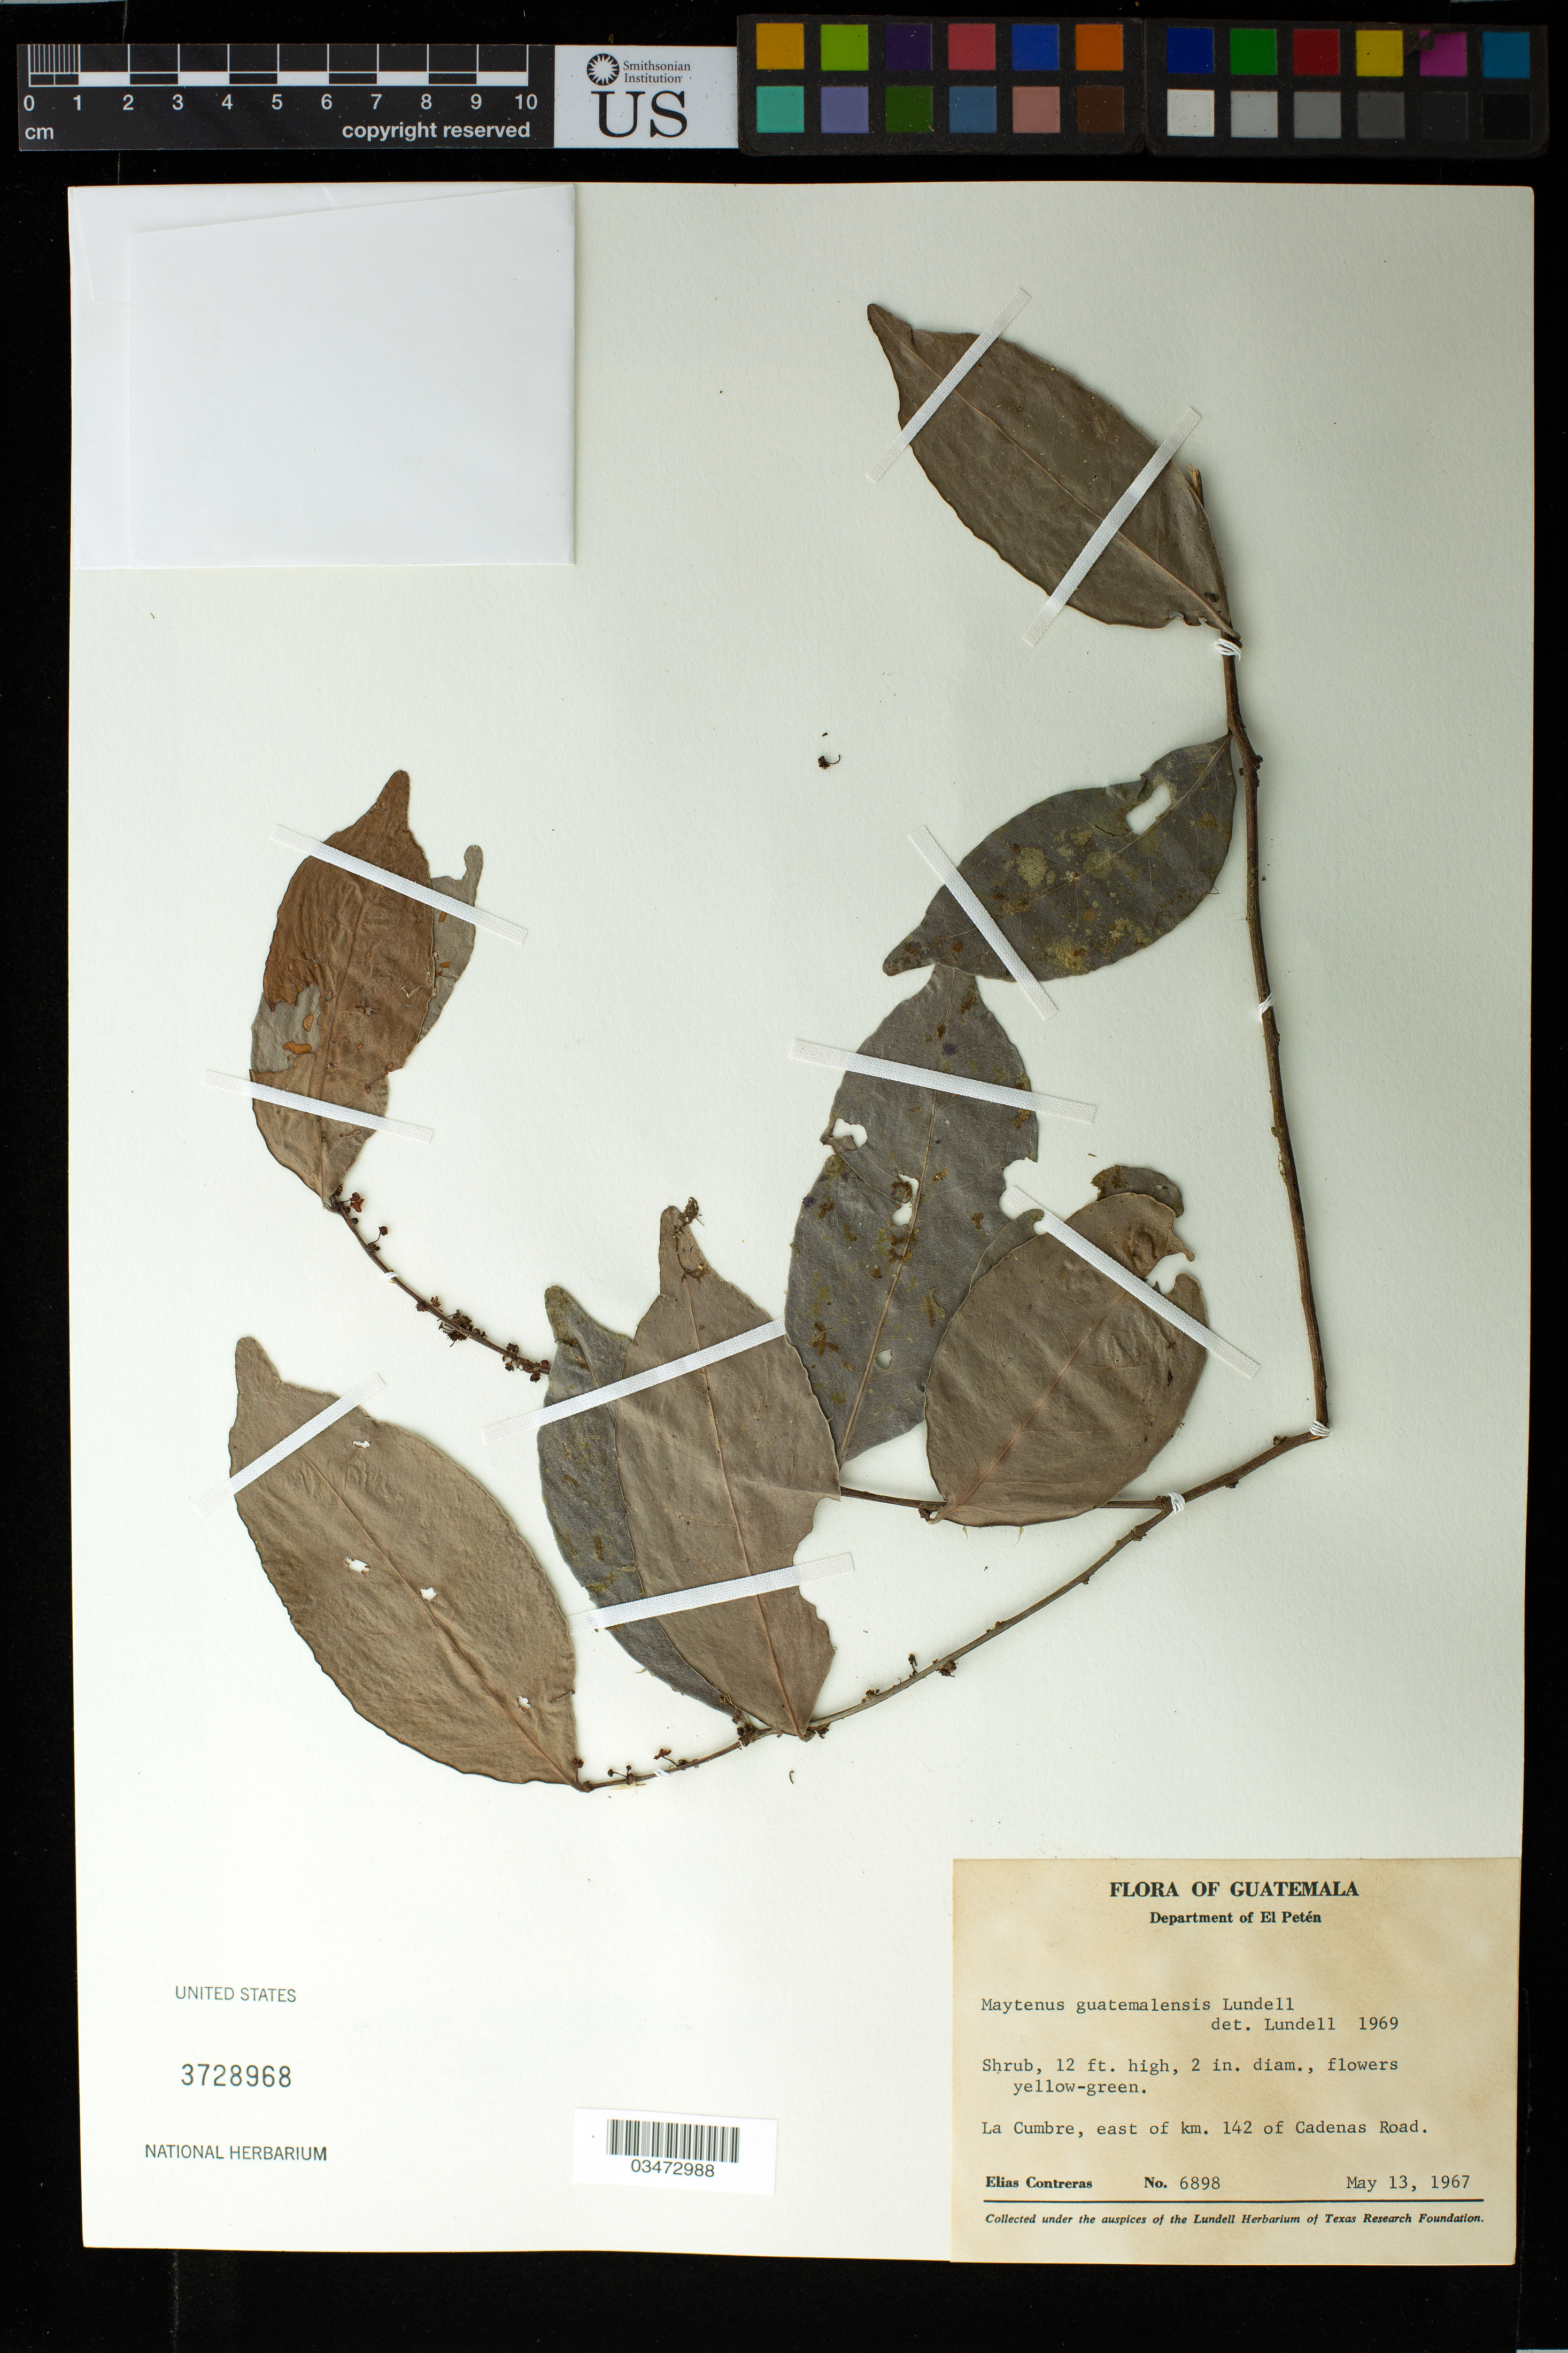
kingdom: Plantae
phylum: Tracheophyta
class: Magnoliopsida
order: Celastrales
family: Celastraceae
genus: Maytenus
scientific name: Maytenus guatemalensis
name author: Lundell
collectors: E. Contreras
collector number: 6898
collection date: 1967-05-13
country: Guatemala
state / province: El Petén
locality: La Cumbre, in high forest, east of km. 142 of Cadenas Road.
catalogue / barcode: US 3728968